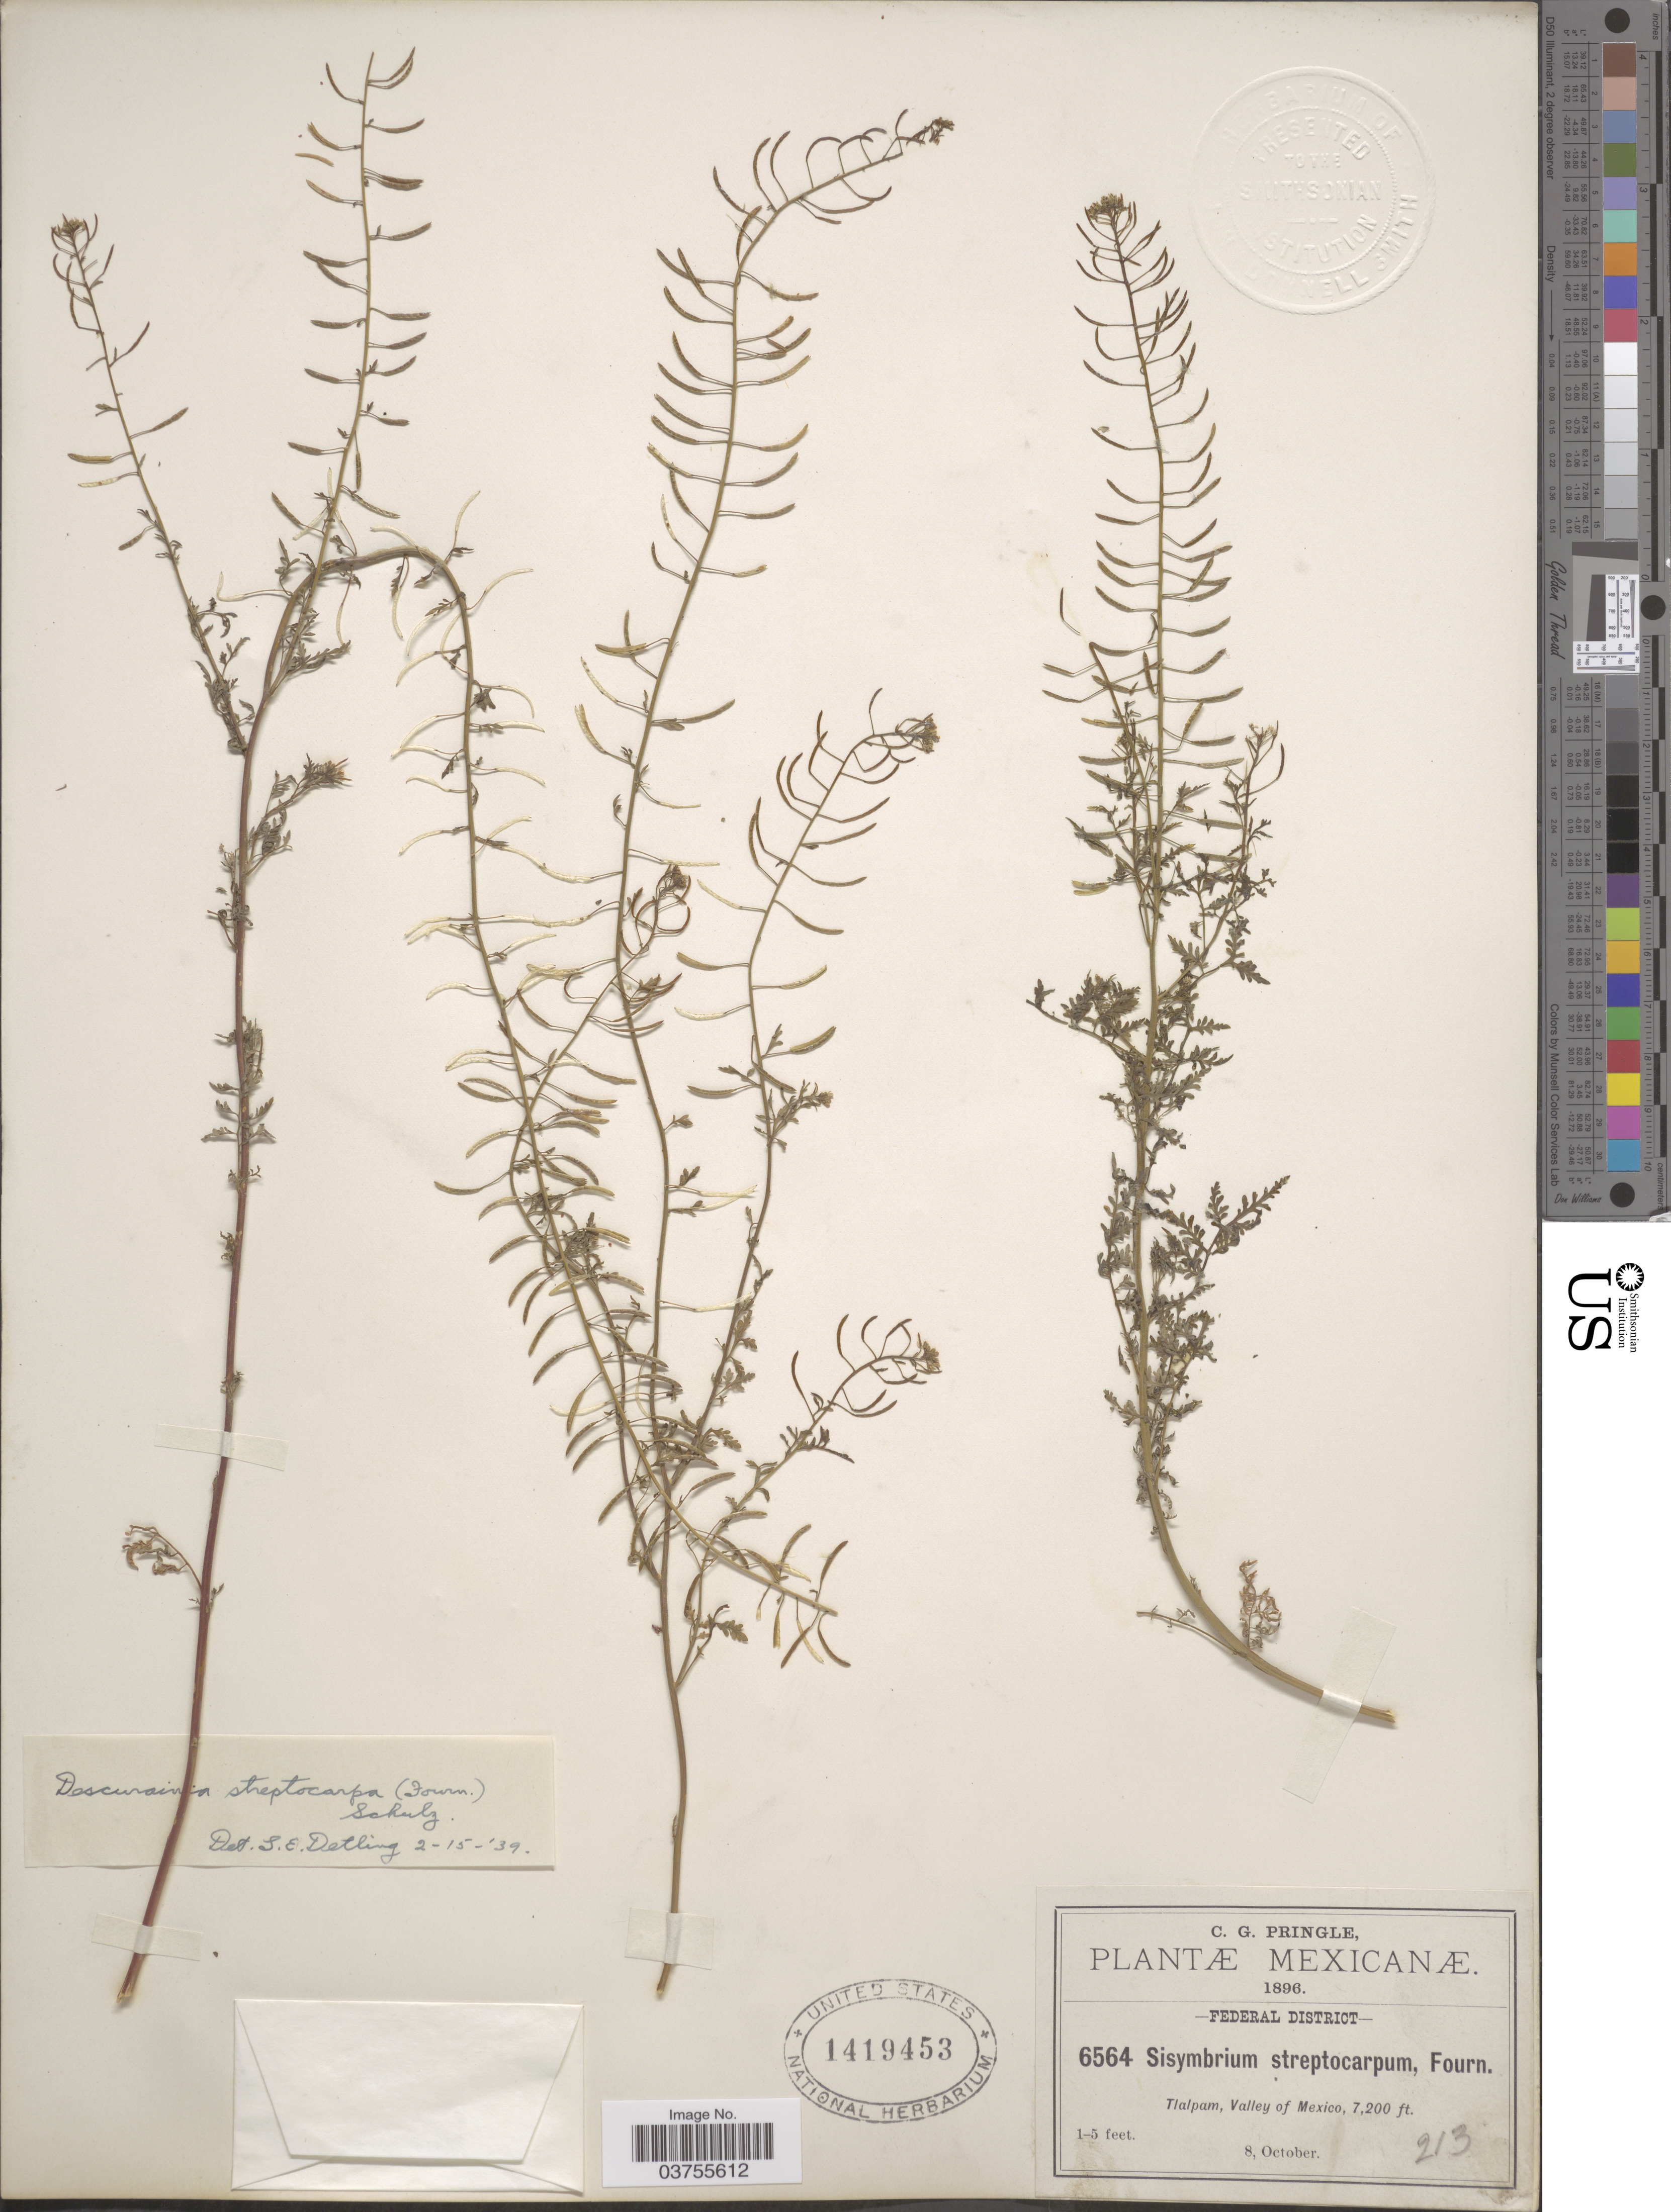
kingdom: Plantae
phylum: Tracheophyta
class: Magnoliopsida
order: Brassicales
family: Brassicaceae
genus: Descurainia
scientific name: Descurainia streptocarpa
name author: (E. Fourn. & C.A. Mey.) O.E. Schulz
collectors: C. G. Pringle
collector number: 6564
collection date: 1896-10-08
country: Mexico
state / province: Distrito Federal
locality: Federal District. Tlalpam, Valley of Mexico.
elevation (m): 2195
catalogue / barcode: US 1419453